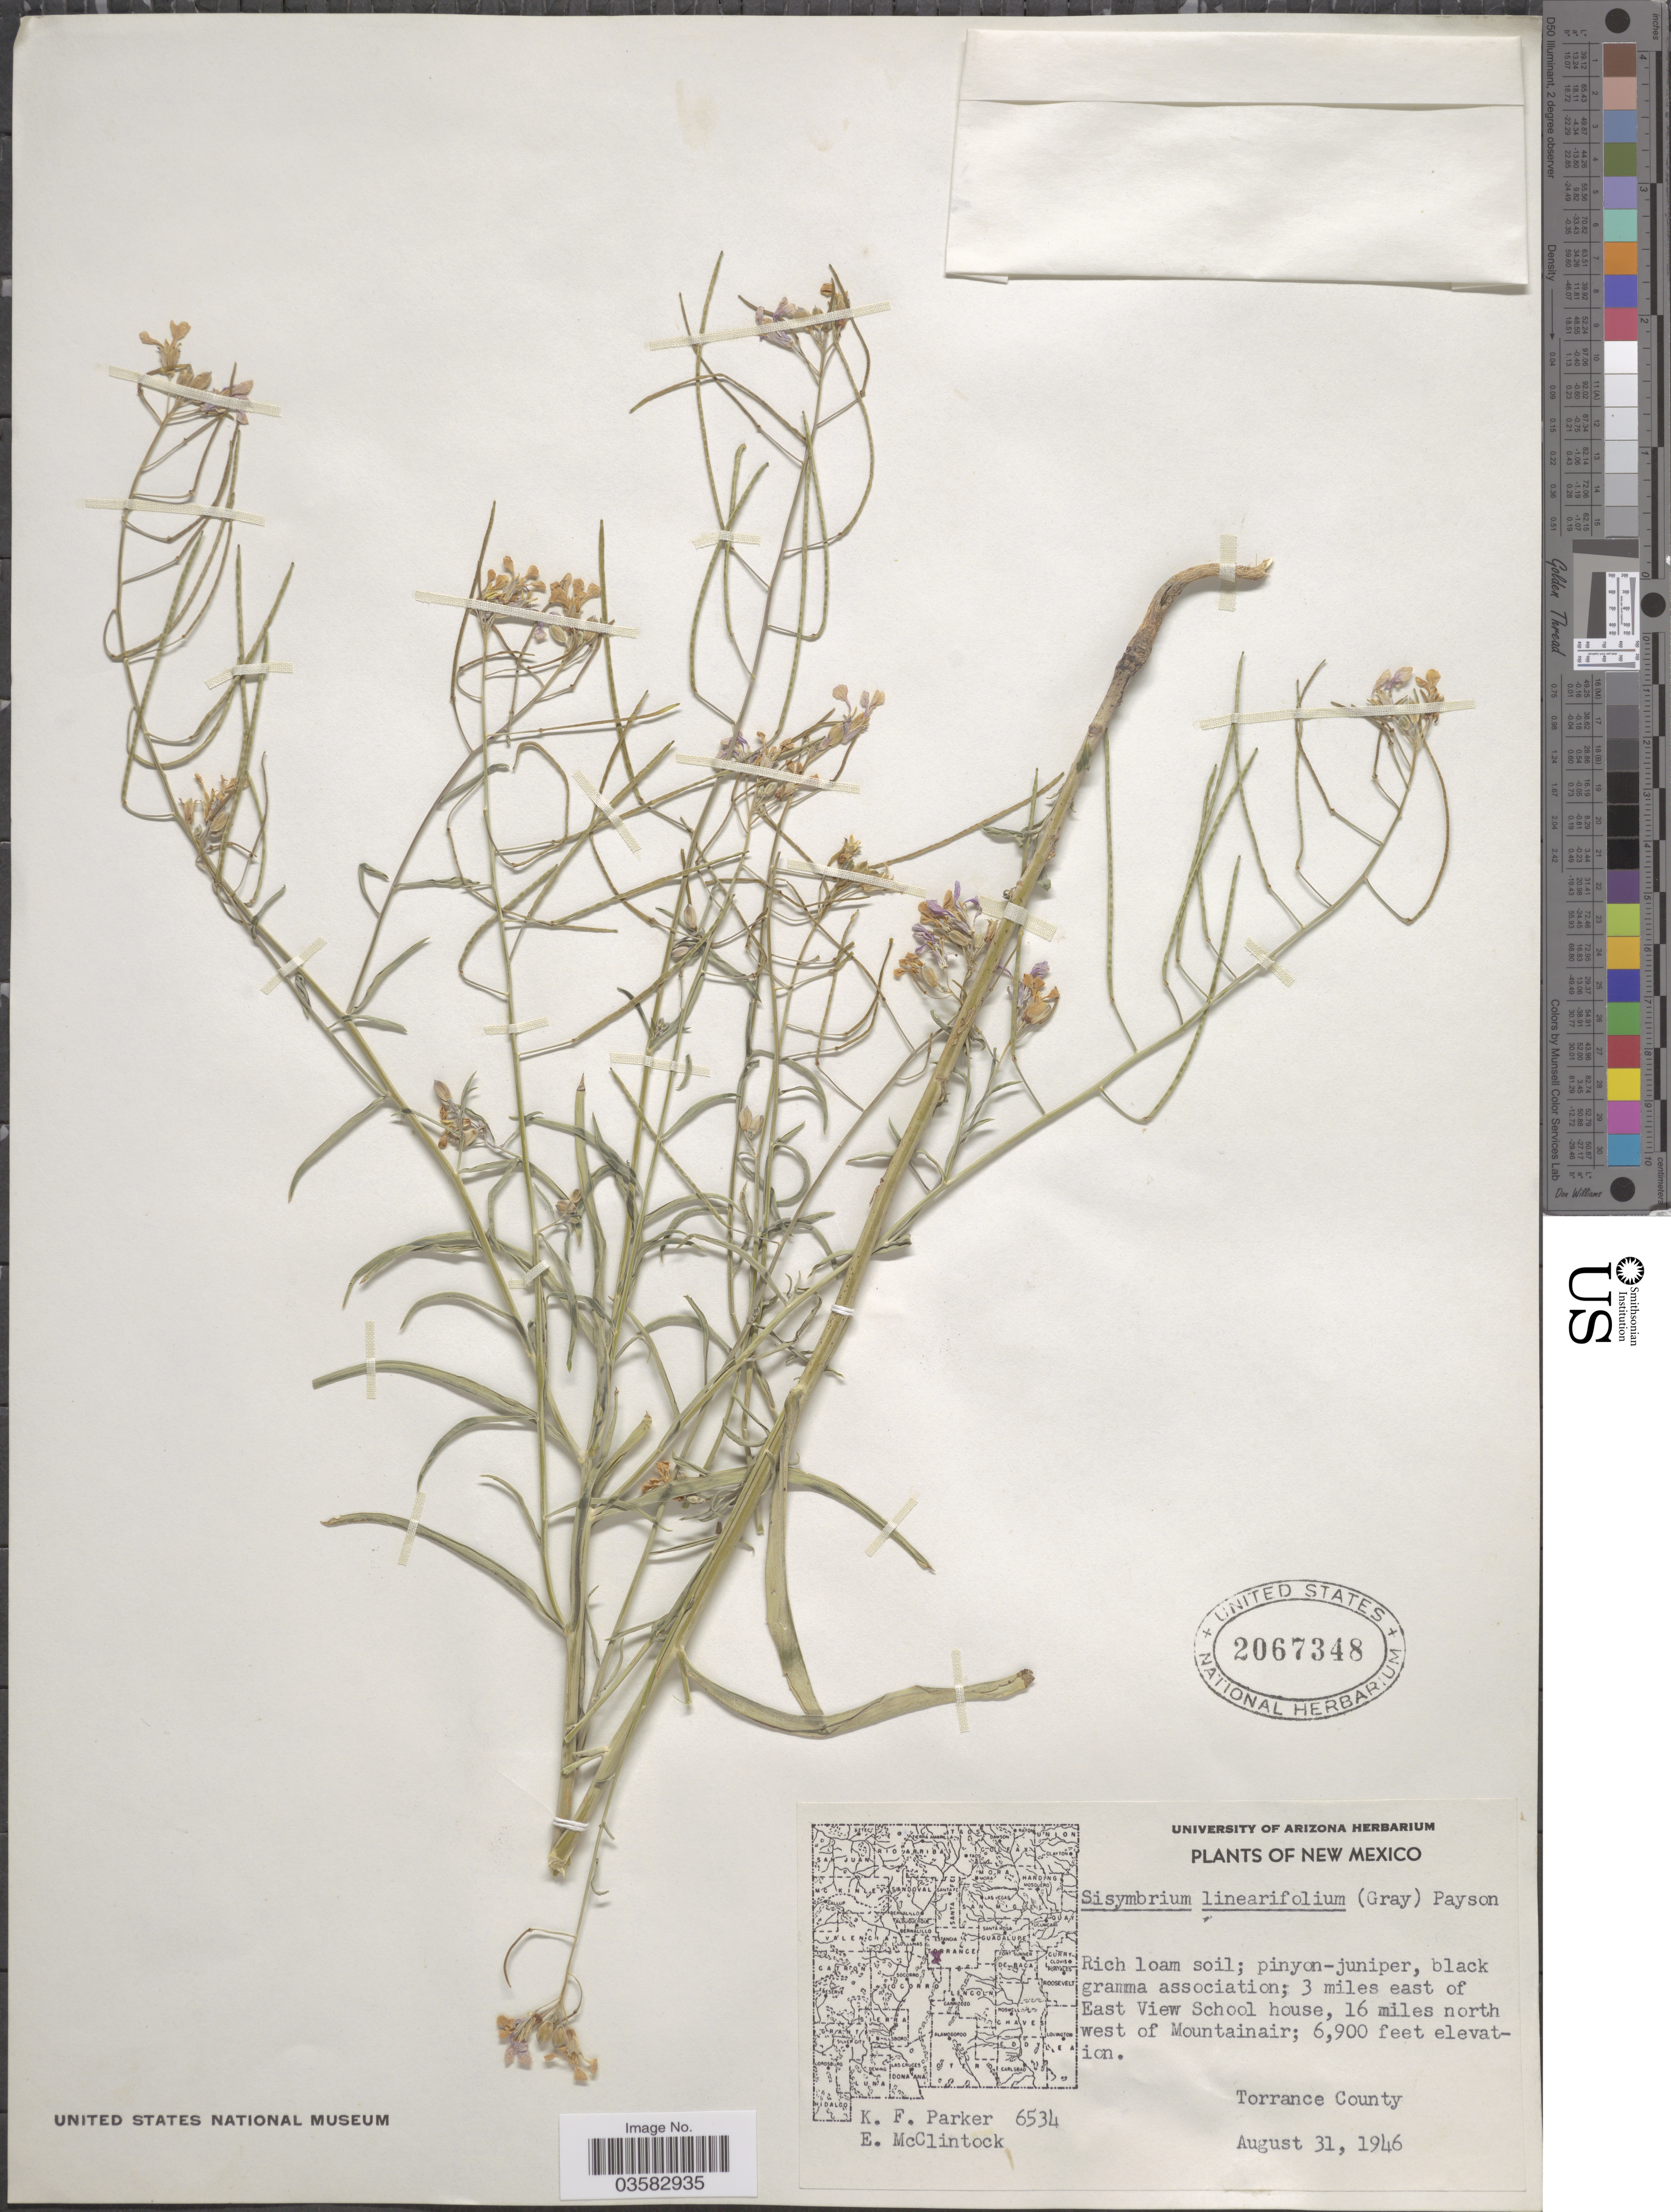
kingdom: Plantae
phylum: Tracheophyta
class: Magnoliopsida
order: Brassicales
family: Brassicaceae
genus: Sisymbrium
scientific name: Sisymbrium linearifolium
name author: (A. Gray) Payson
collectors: K. F. Parker & E. McClintock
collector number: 6534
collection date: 1946-08-31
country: United States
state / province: New Mexico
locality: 3 miles east of East View School house, 16 miles north west of Mountainair. Torrace County.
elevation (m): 2103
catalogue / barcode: US 2067348